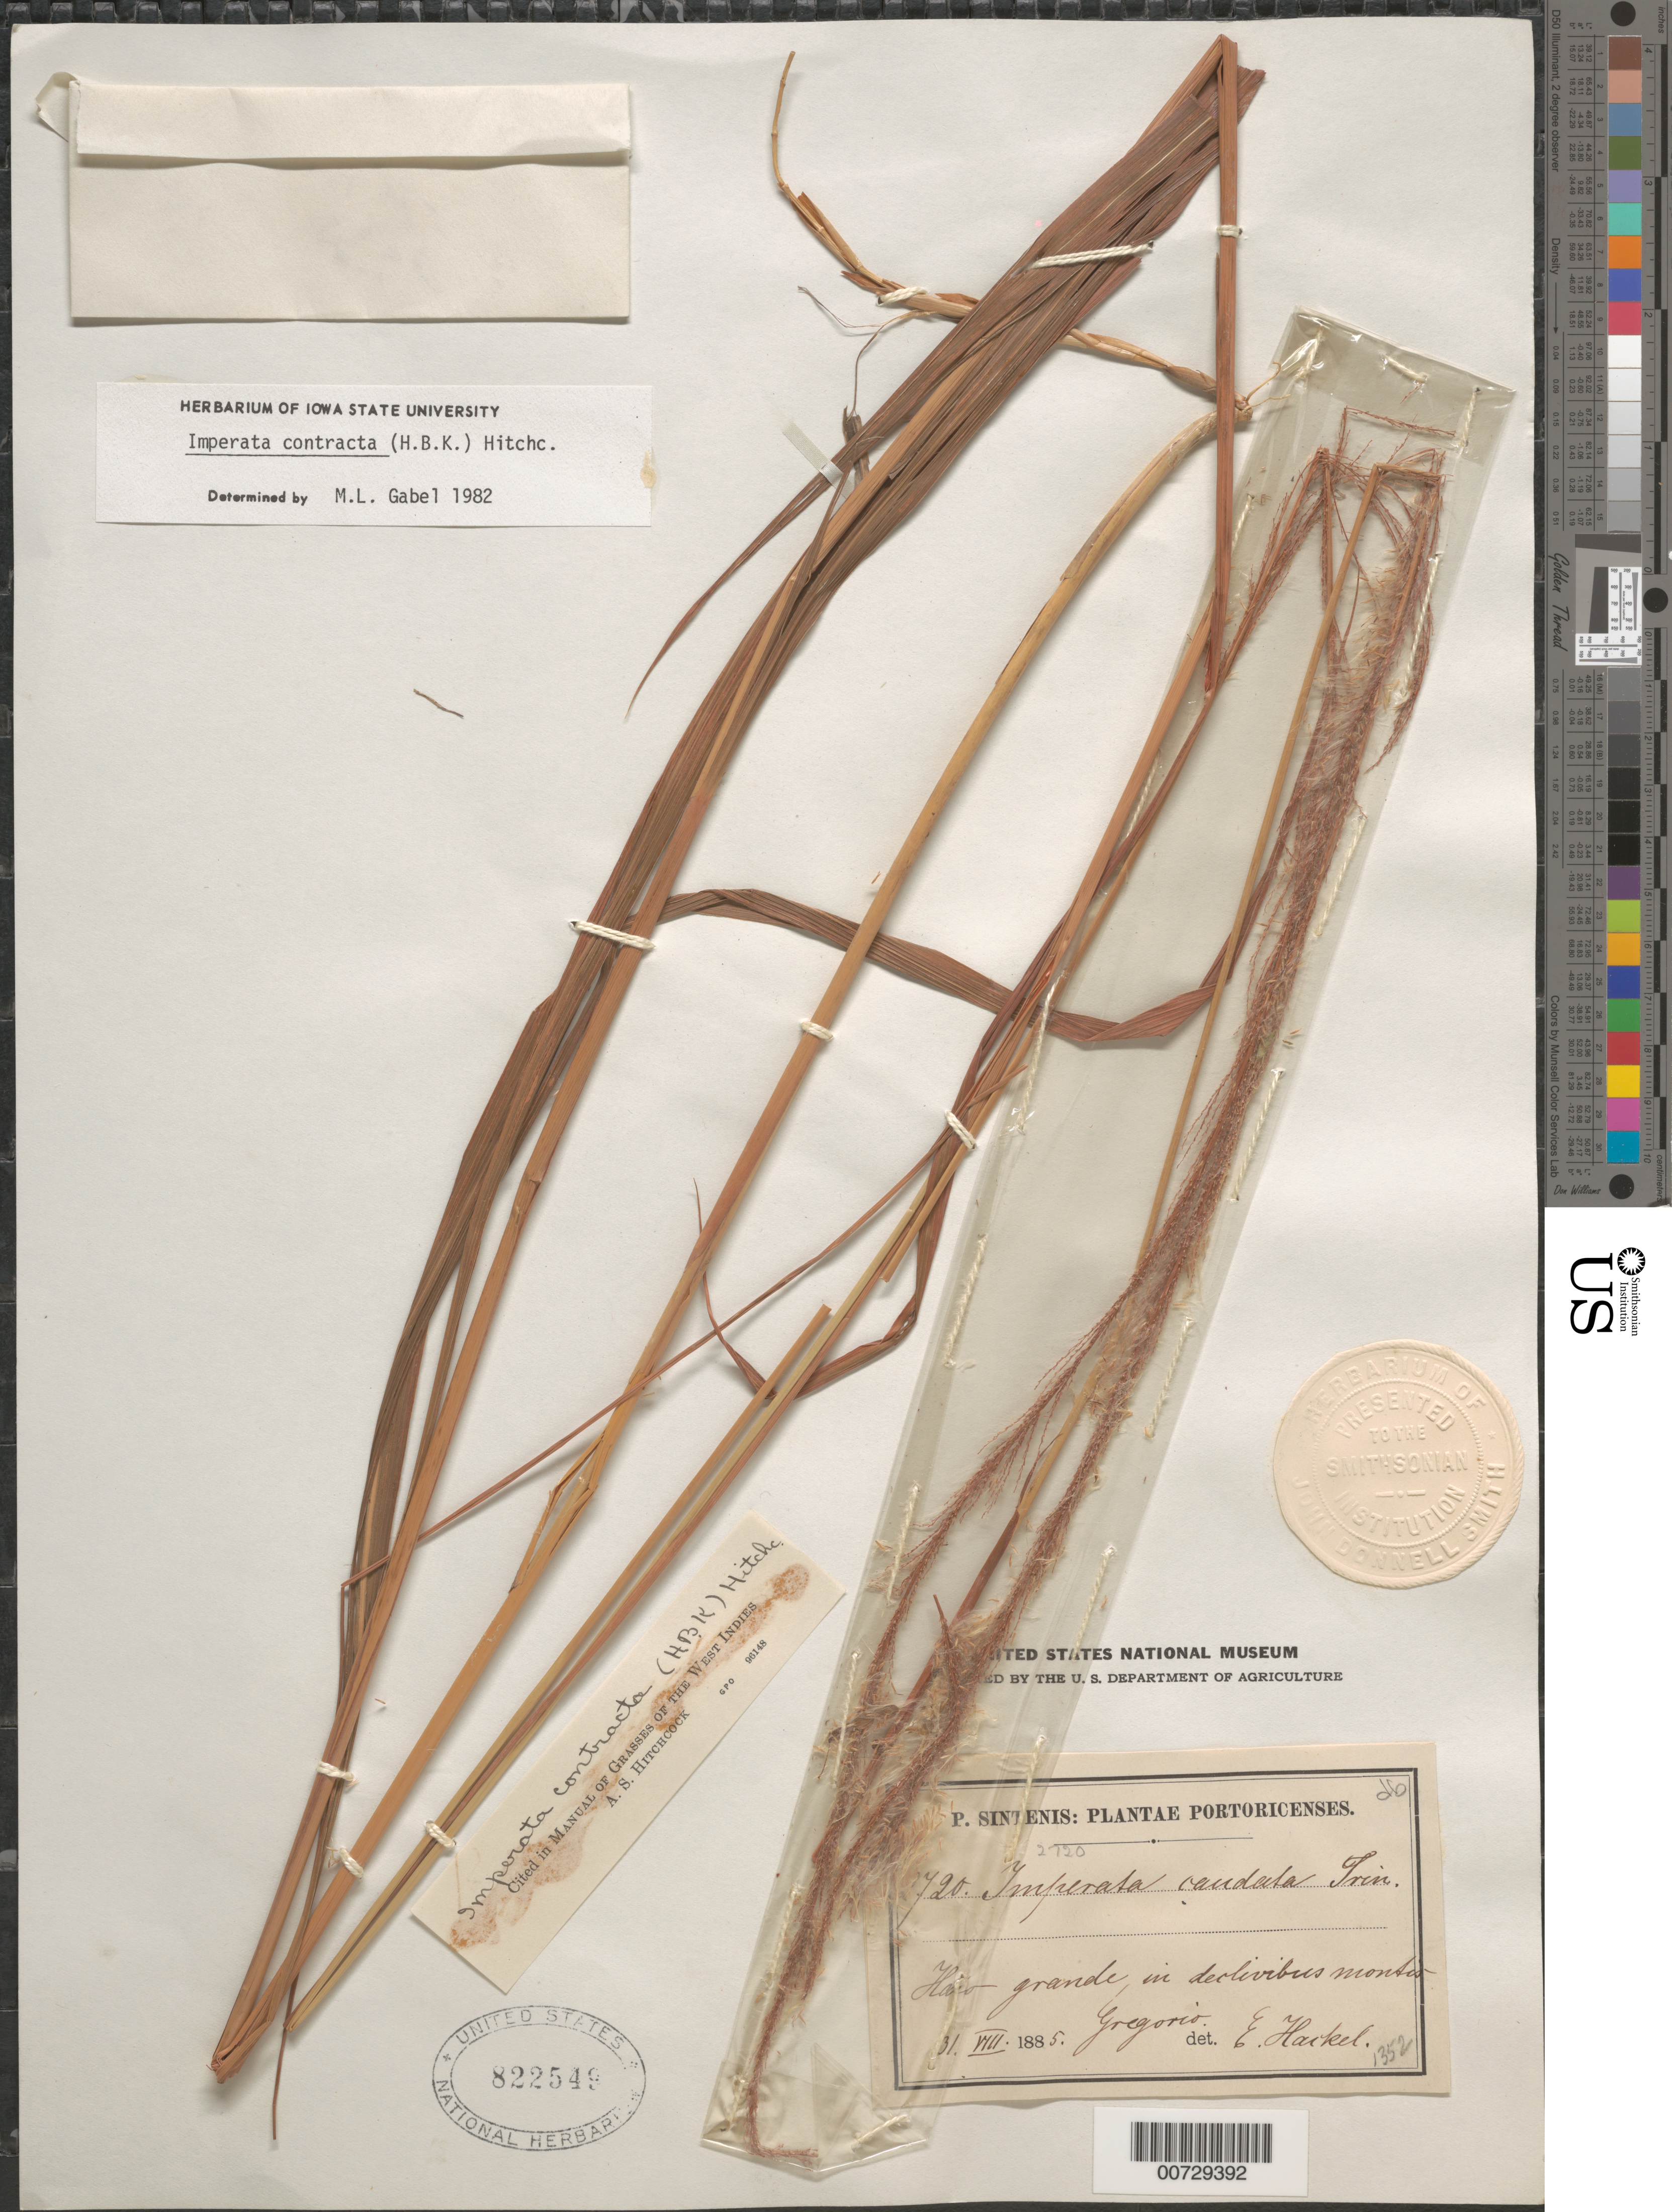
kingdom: Plantae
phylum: Tracheophyta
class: Liliopsida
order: Poales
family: Poaceae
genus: Imperata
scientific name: Imperata contracta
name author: (Kunth) Hitchc.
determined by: Gabel, M. L.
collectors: P. Sintenis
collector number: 2720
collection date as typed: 31 Aug 1885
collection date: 1885-08-31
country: Puerto Rico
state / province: Río Grande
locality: Hato Grande, in Monte Gregorio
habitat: In declivibus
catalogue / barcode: US 822549